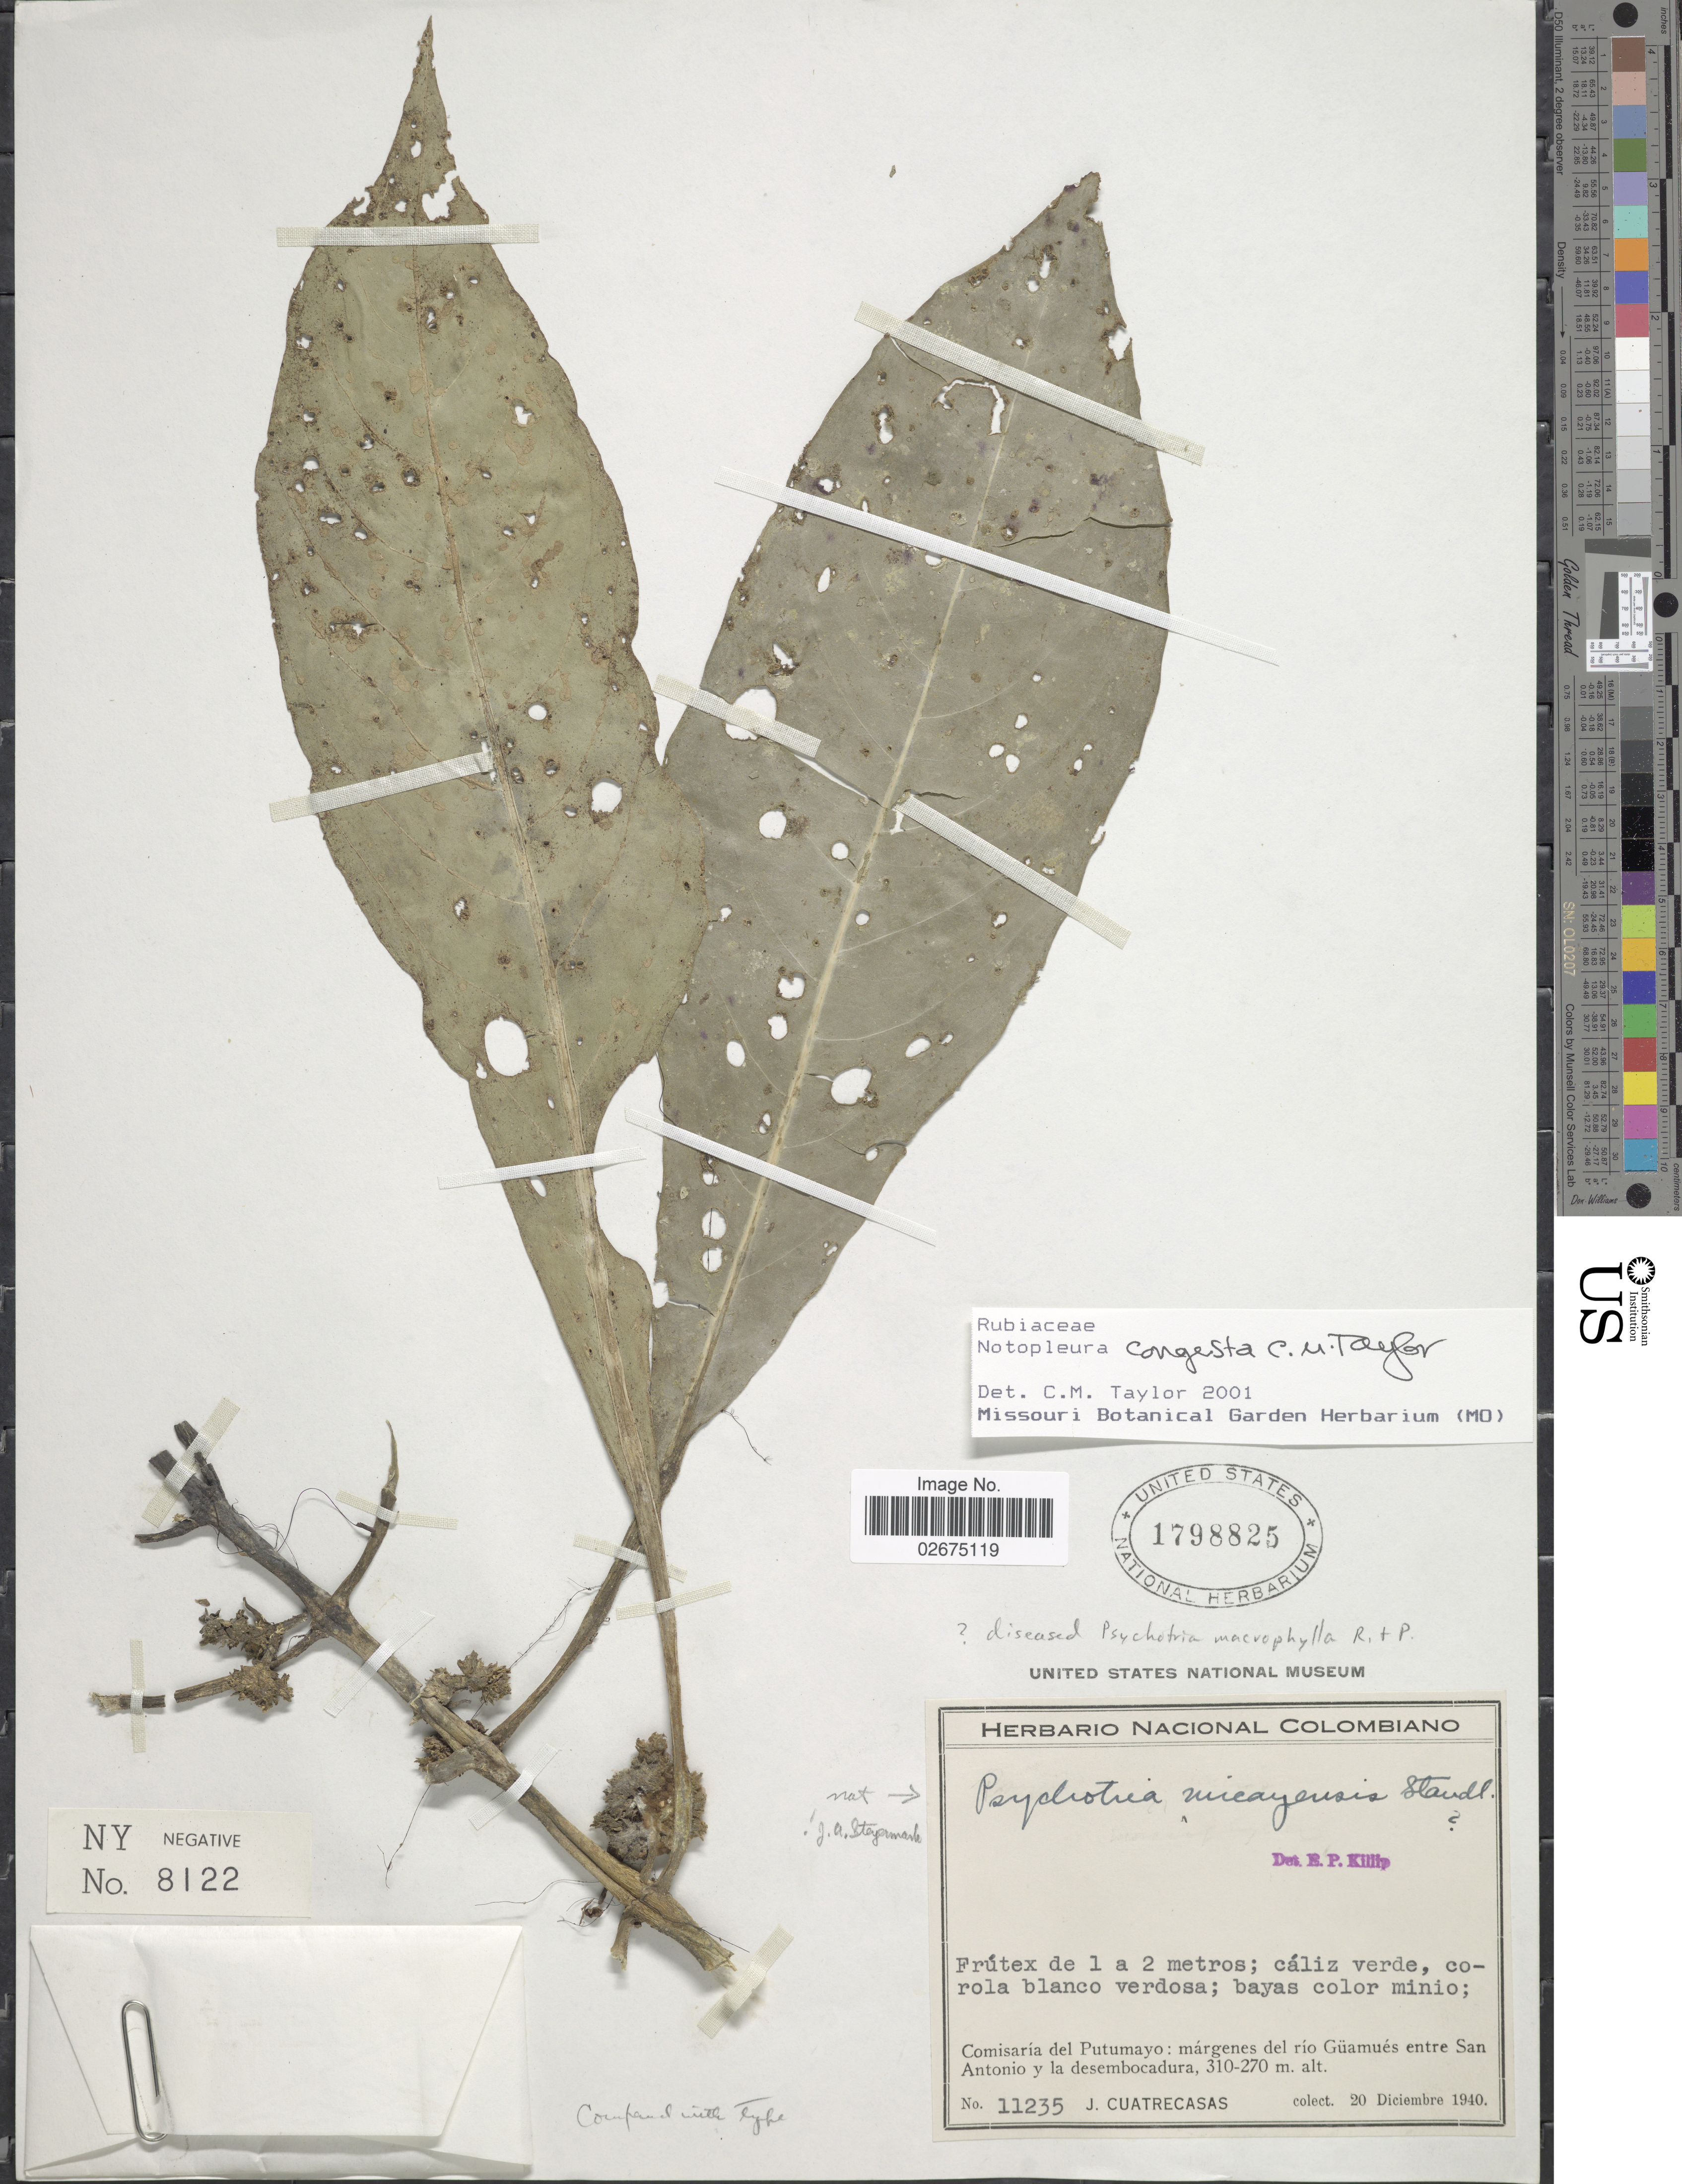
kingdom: Plantae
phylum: Tracheophyta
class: Magnoliopsida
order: Gentianales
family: Rubiaceae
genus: Notopleura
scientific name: Notopleura congesta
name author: C.M. Taylor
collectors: J. Cuatrecasas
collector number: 11235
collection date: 1940-12-20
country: Colombia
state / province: Putumayo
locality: Comisaria del Putumayo: margenes del rio Guamues entre San Antonio y la desembocadura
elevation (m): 270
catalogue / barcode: US 1798825